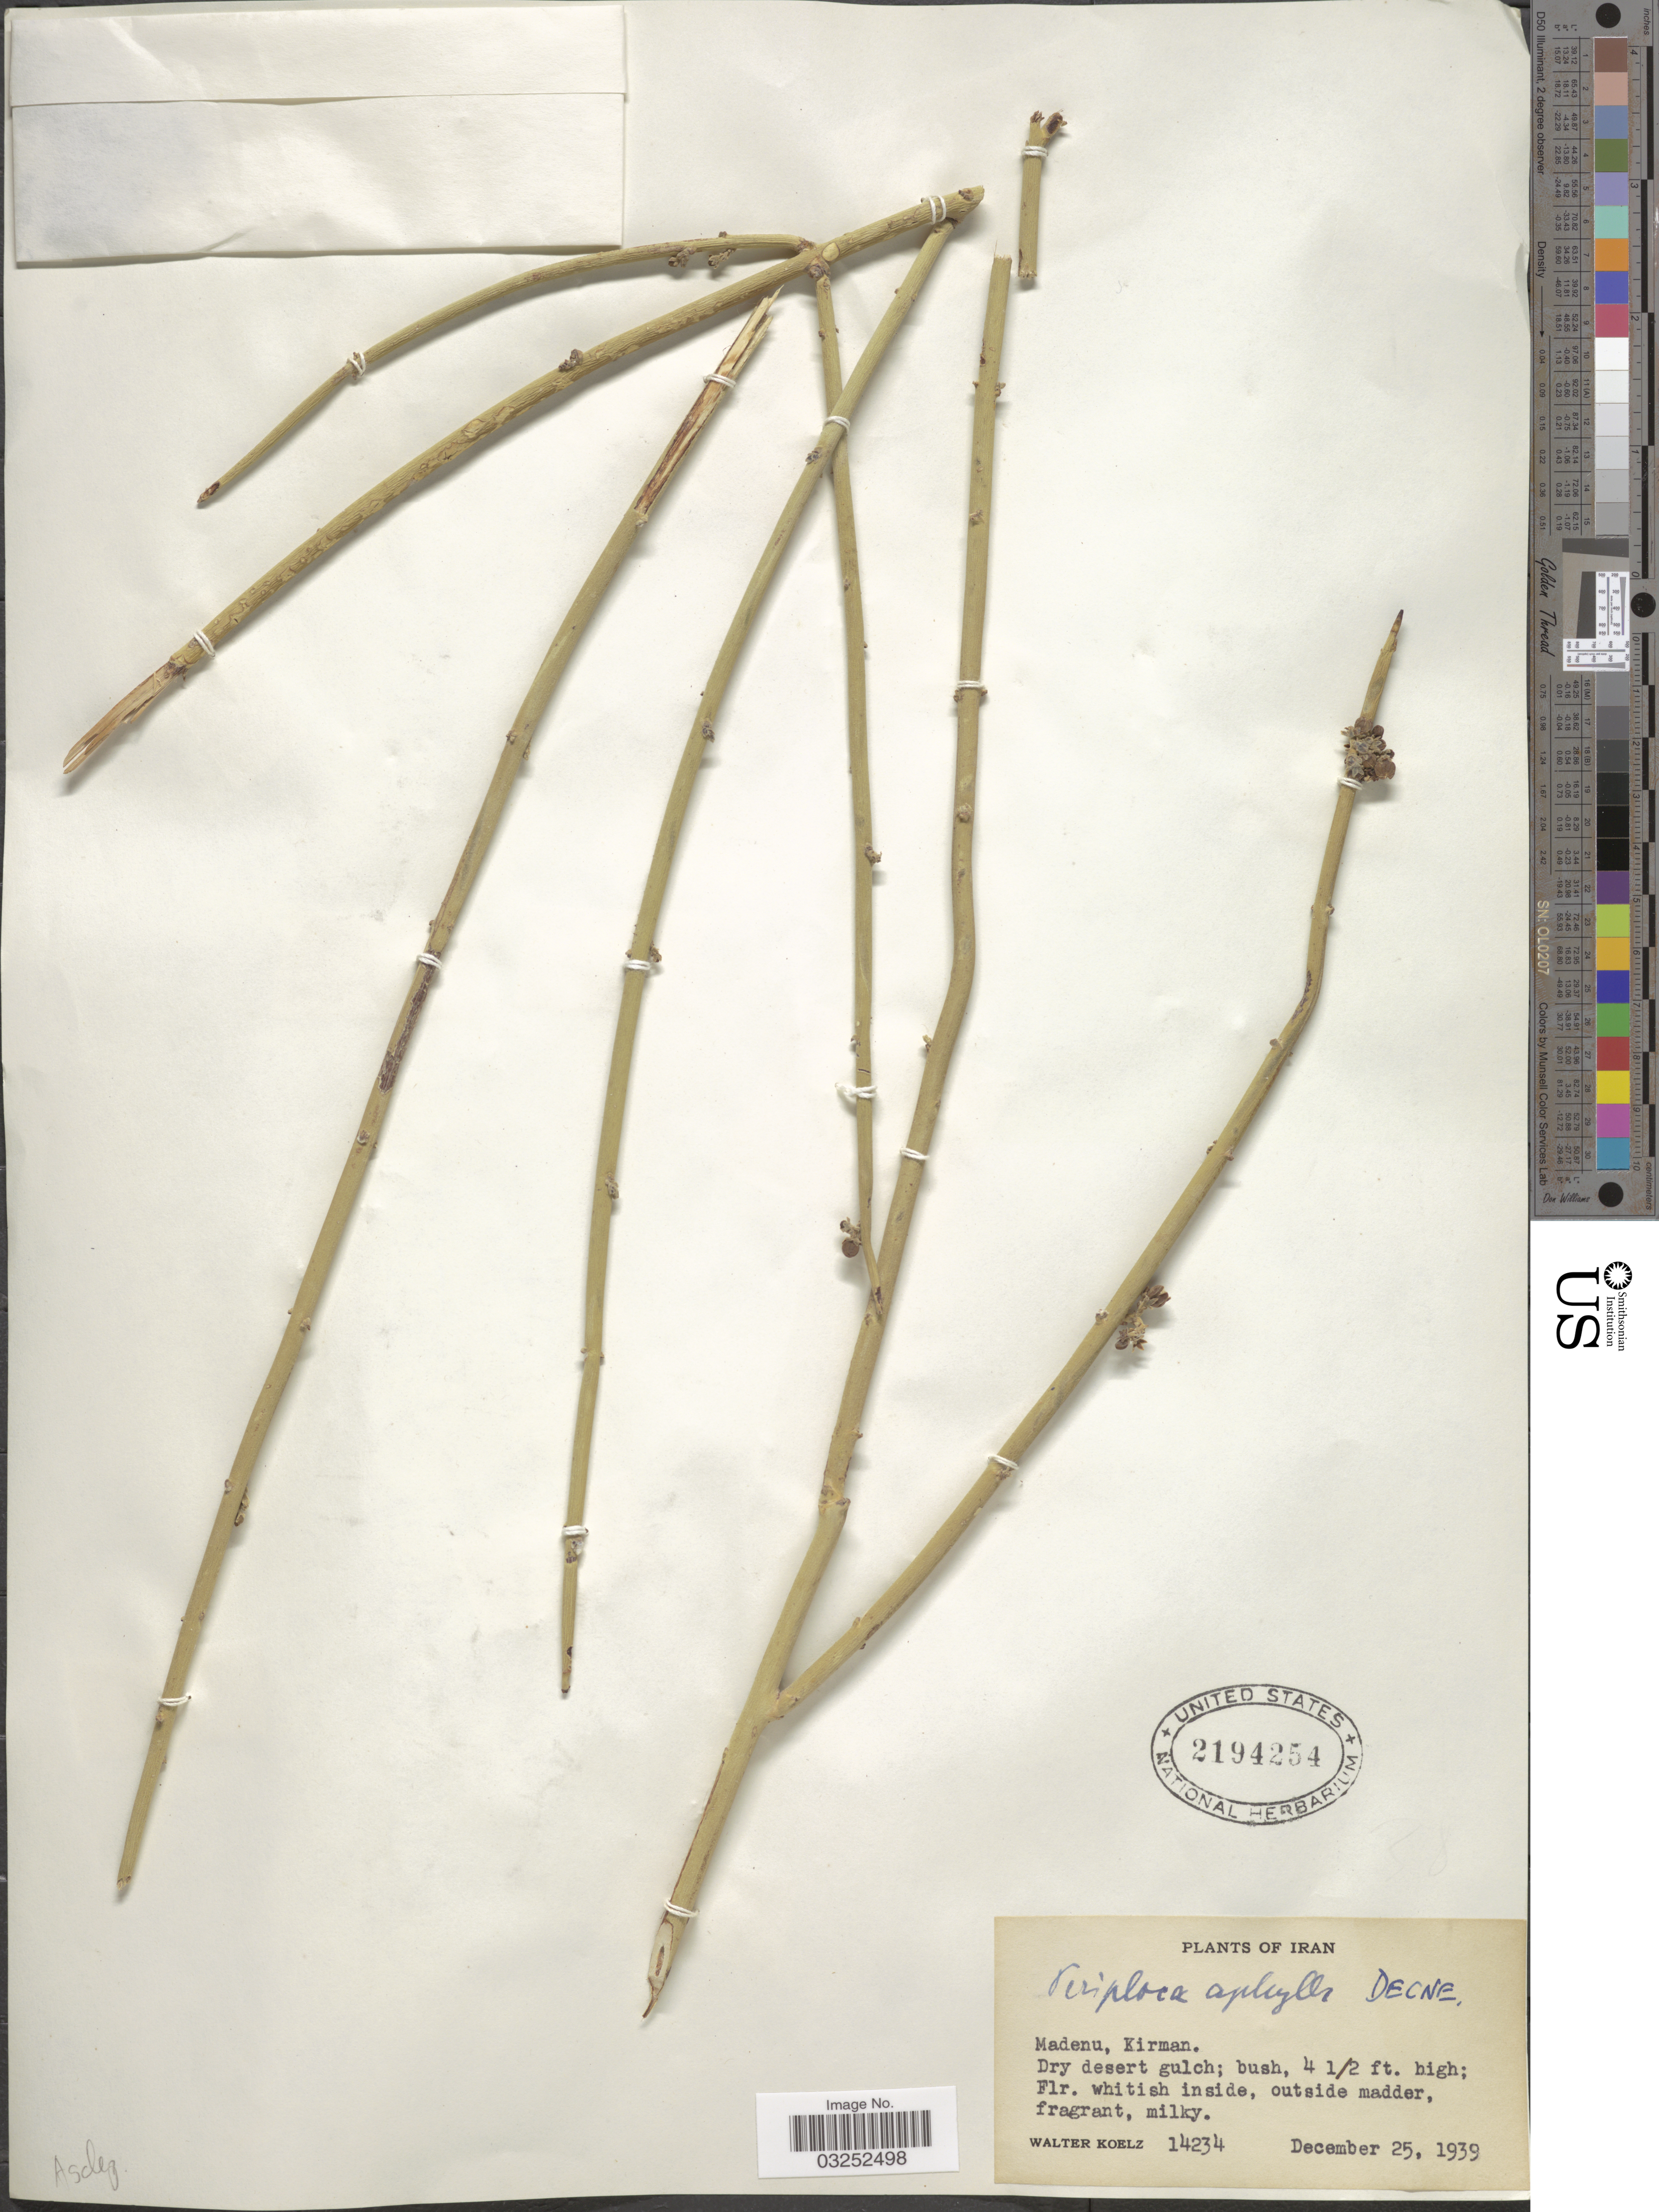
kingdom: Plantae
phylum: Tracheophyta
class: Magnoliopsida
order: Gentianales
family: Apocynaceae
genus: Periploca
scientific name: Periploca aphylla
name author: Decne.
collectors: W. N. Koelz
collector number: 14234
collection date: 1939-12-25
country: Iran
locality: Madenu, Kirman.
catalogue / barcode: US 2194254